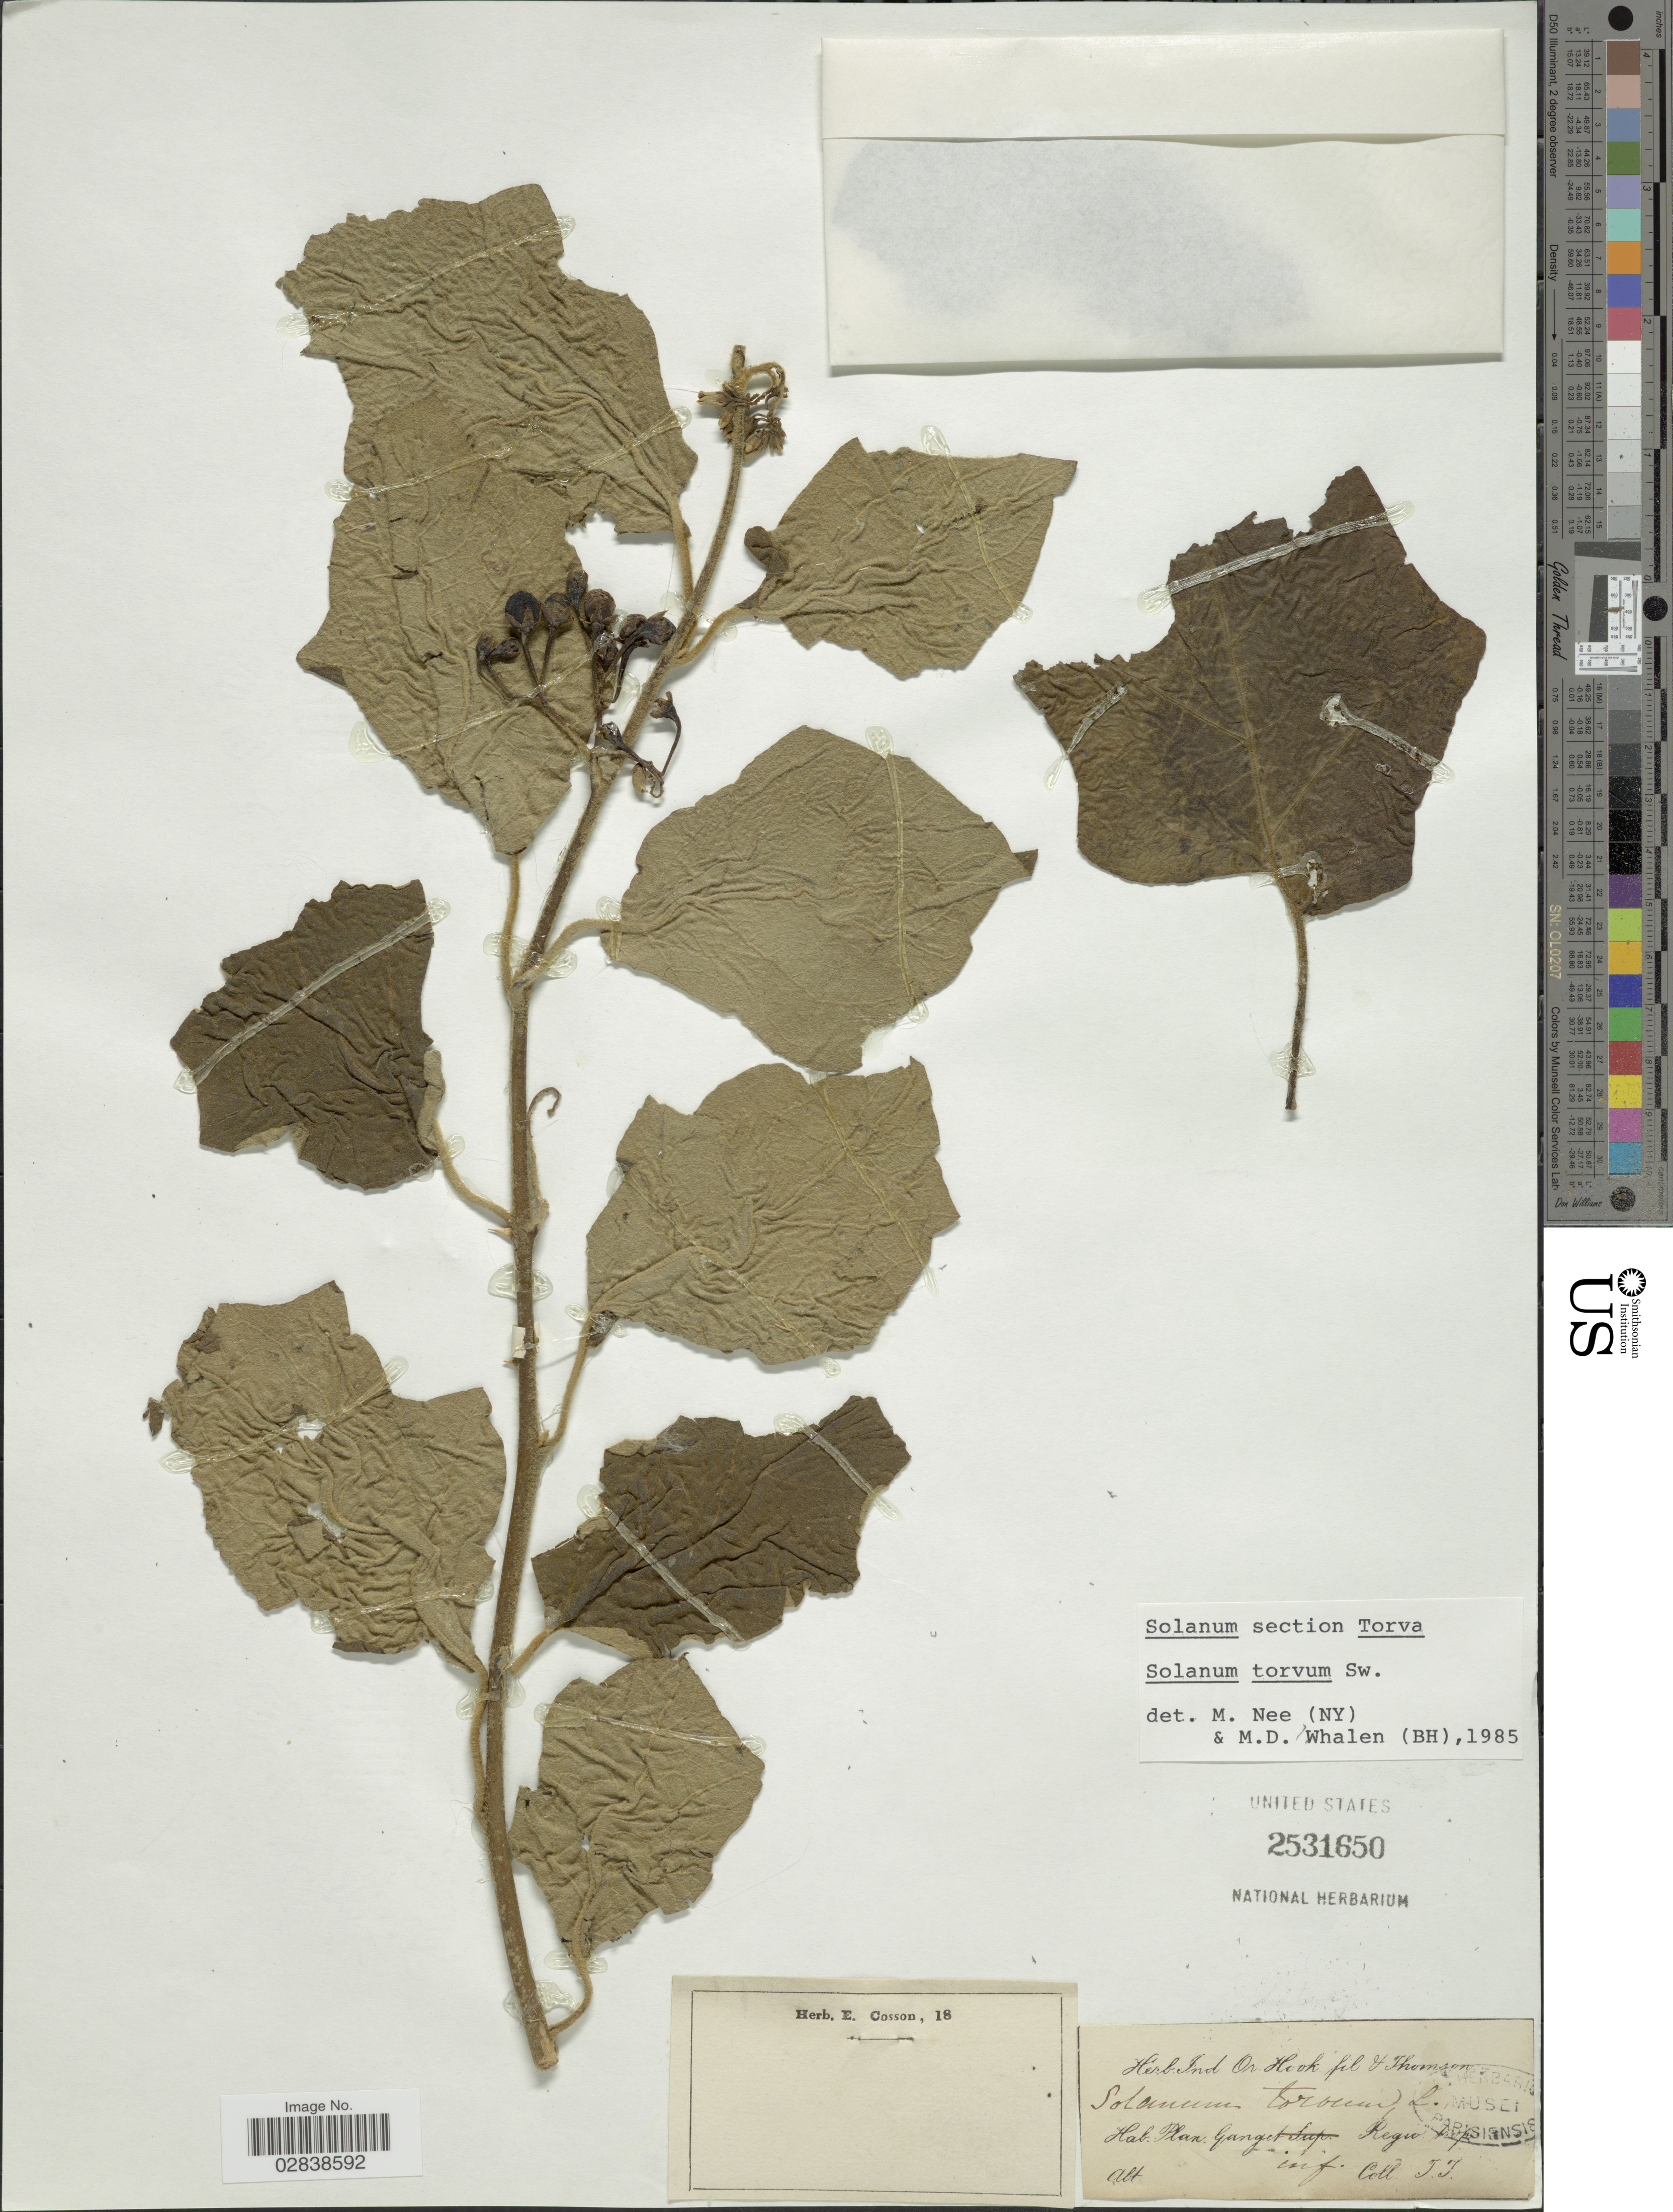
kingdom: Plantae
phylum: Tracheophyta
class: Magnoliopsida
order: Solanales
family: Solanaceae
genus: Solanum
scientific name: Solanum torvum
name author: Sw.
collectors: T. Thomson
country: India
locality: Plan. Ganget inf. Regio trop.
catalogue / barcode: US 2531650